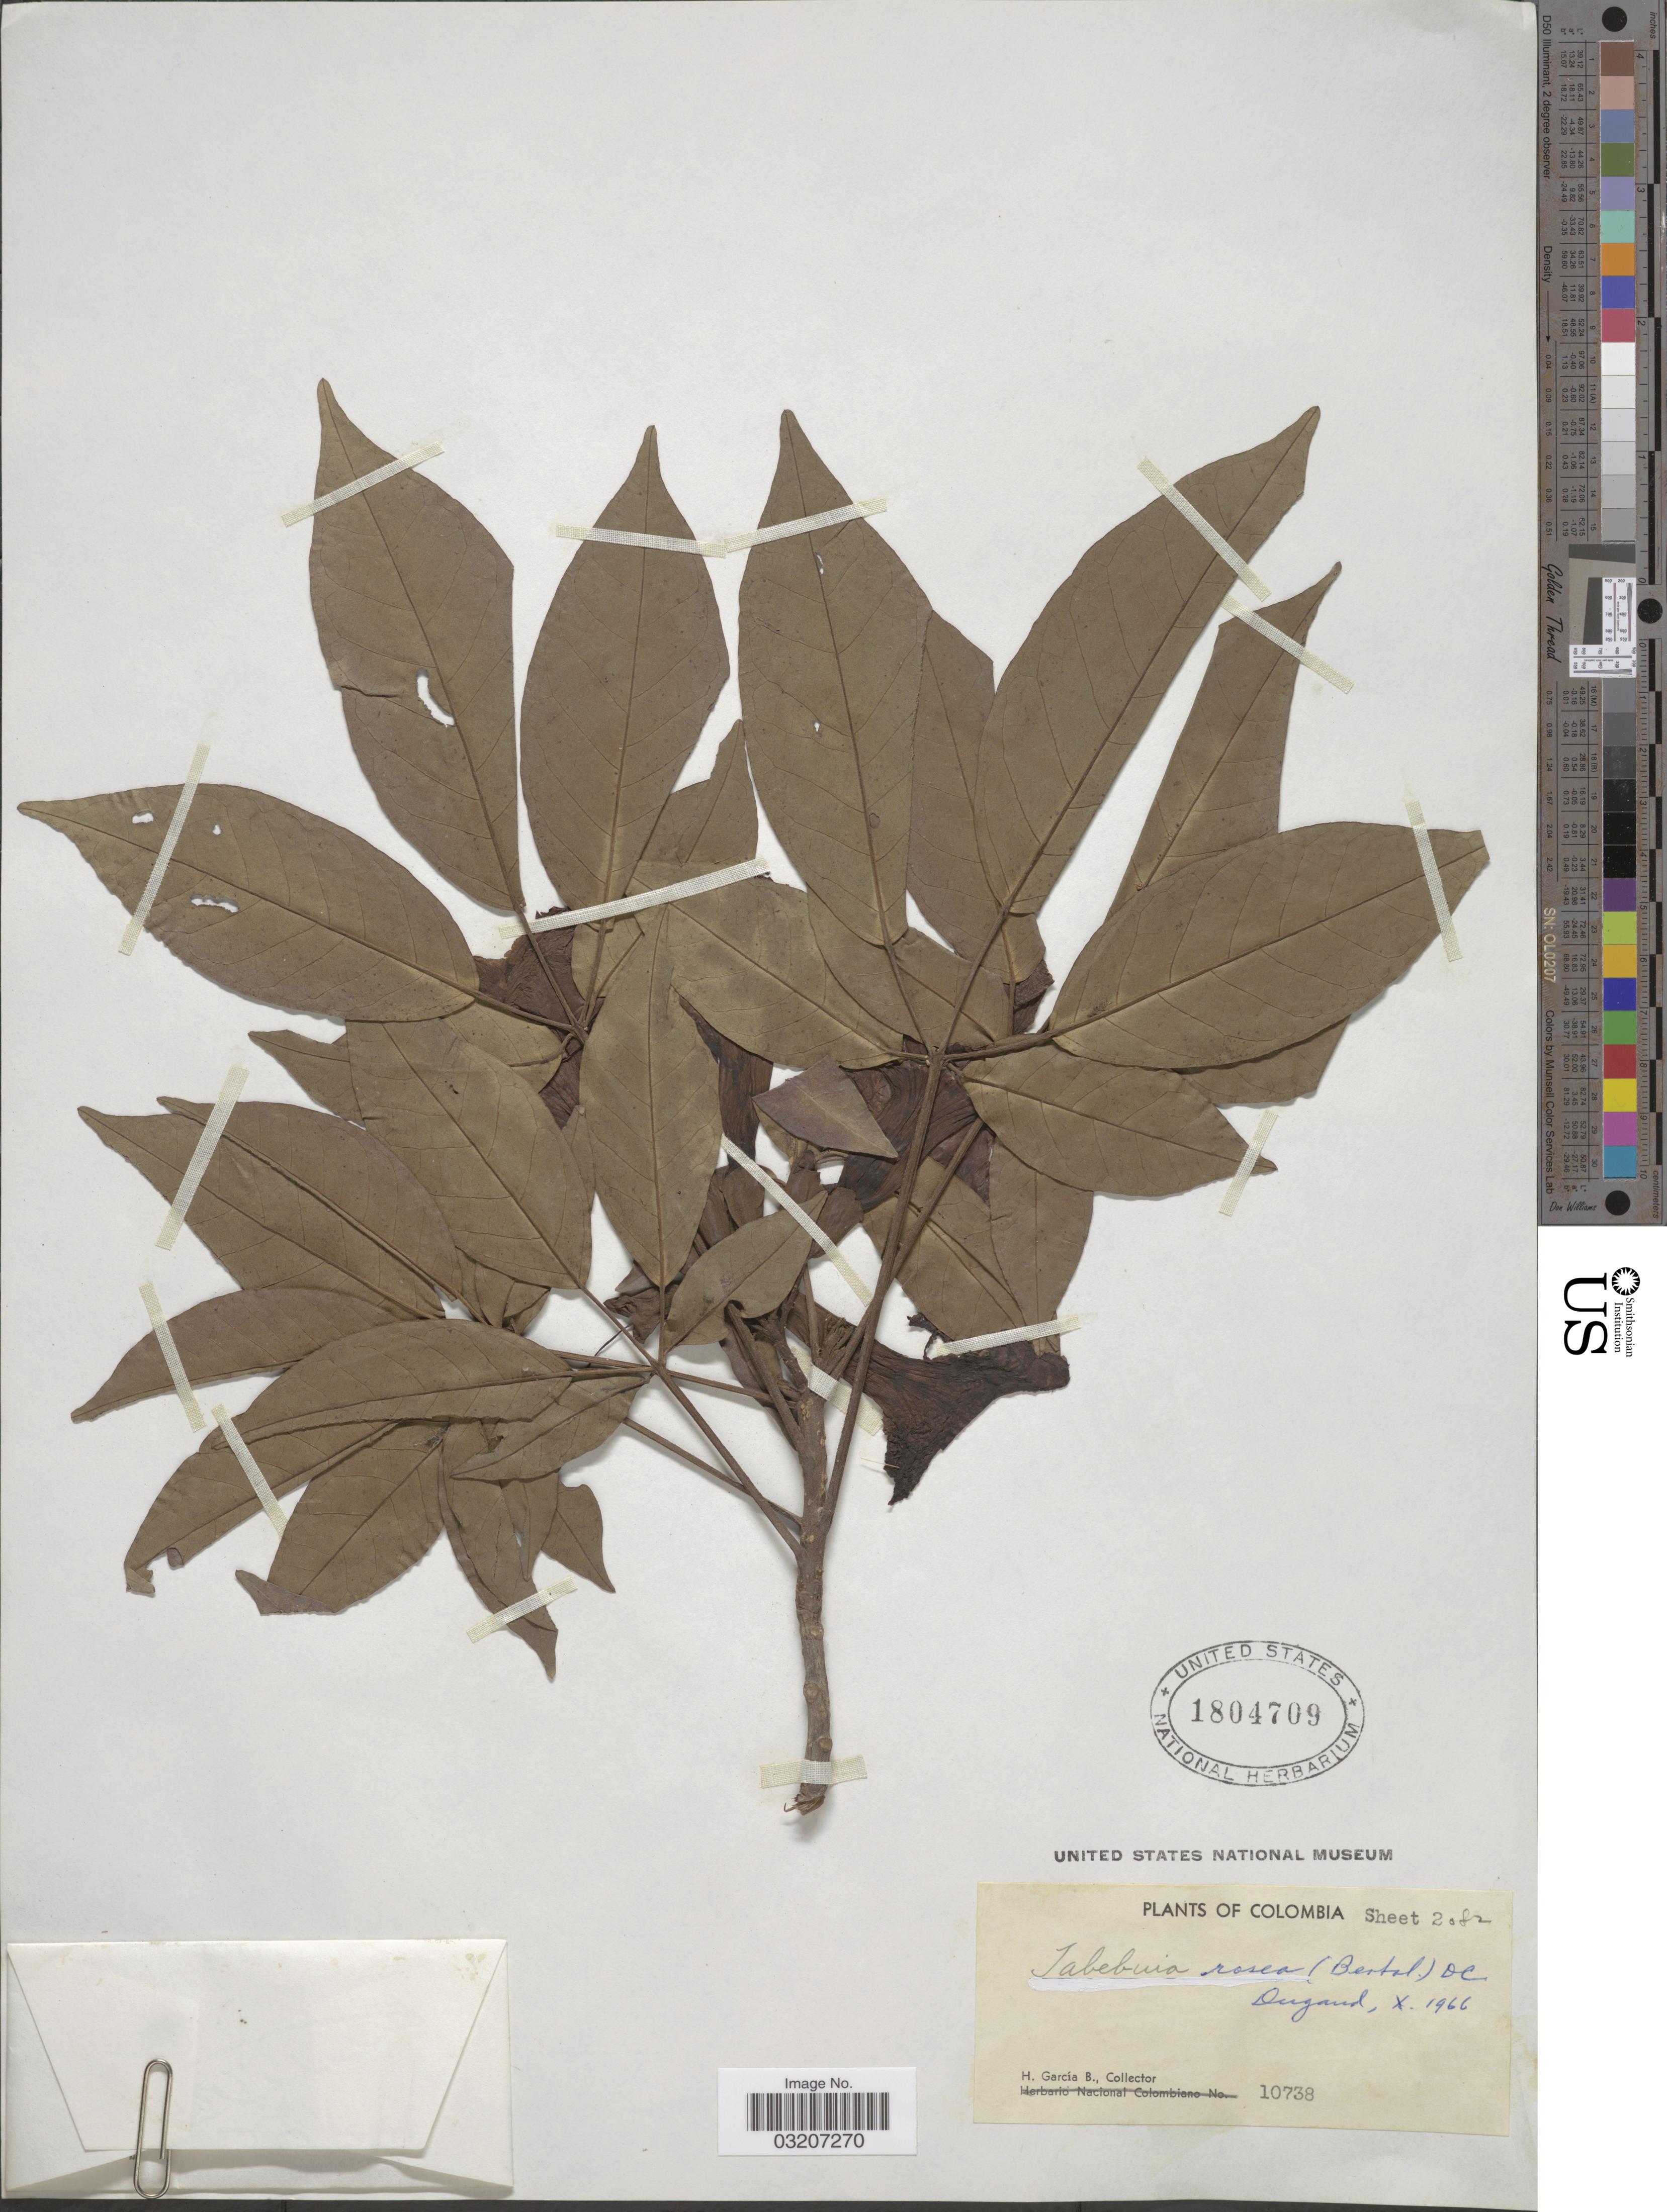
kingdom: Plantae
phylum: Tracheophyta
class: Magnoliopsida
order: Lamiales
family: Bignoniaceae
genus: Tabebuia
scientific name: Tabebuia rosea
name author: (Bertol.) DC.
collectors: H. García B.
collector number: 10738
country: Colombia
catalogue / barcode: US 1804709